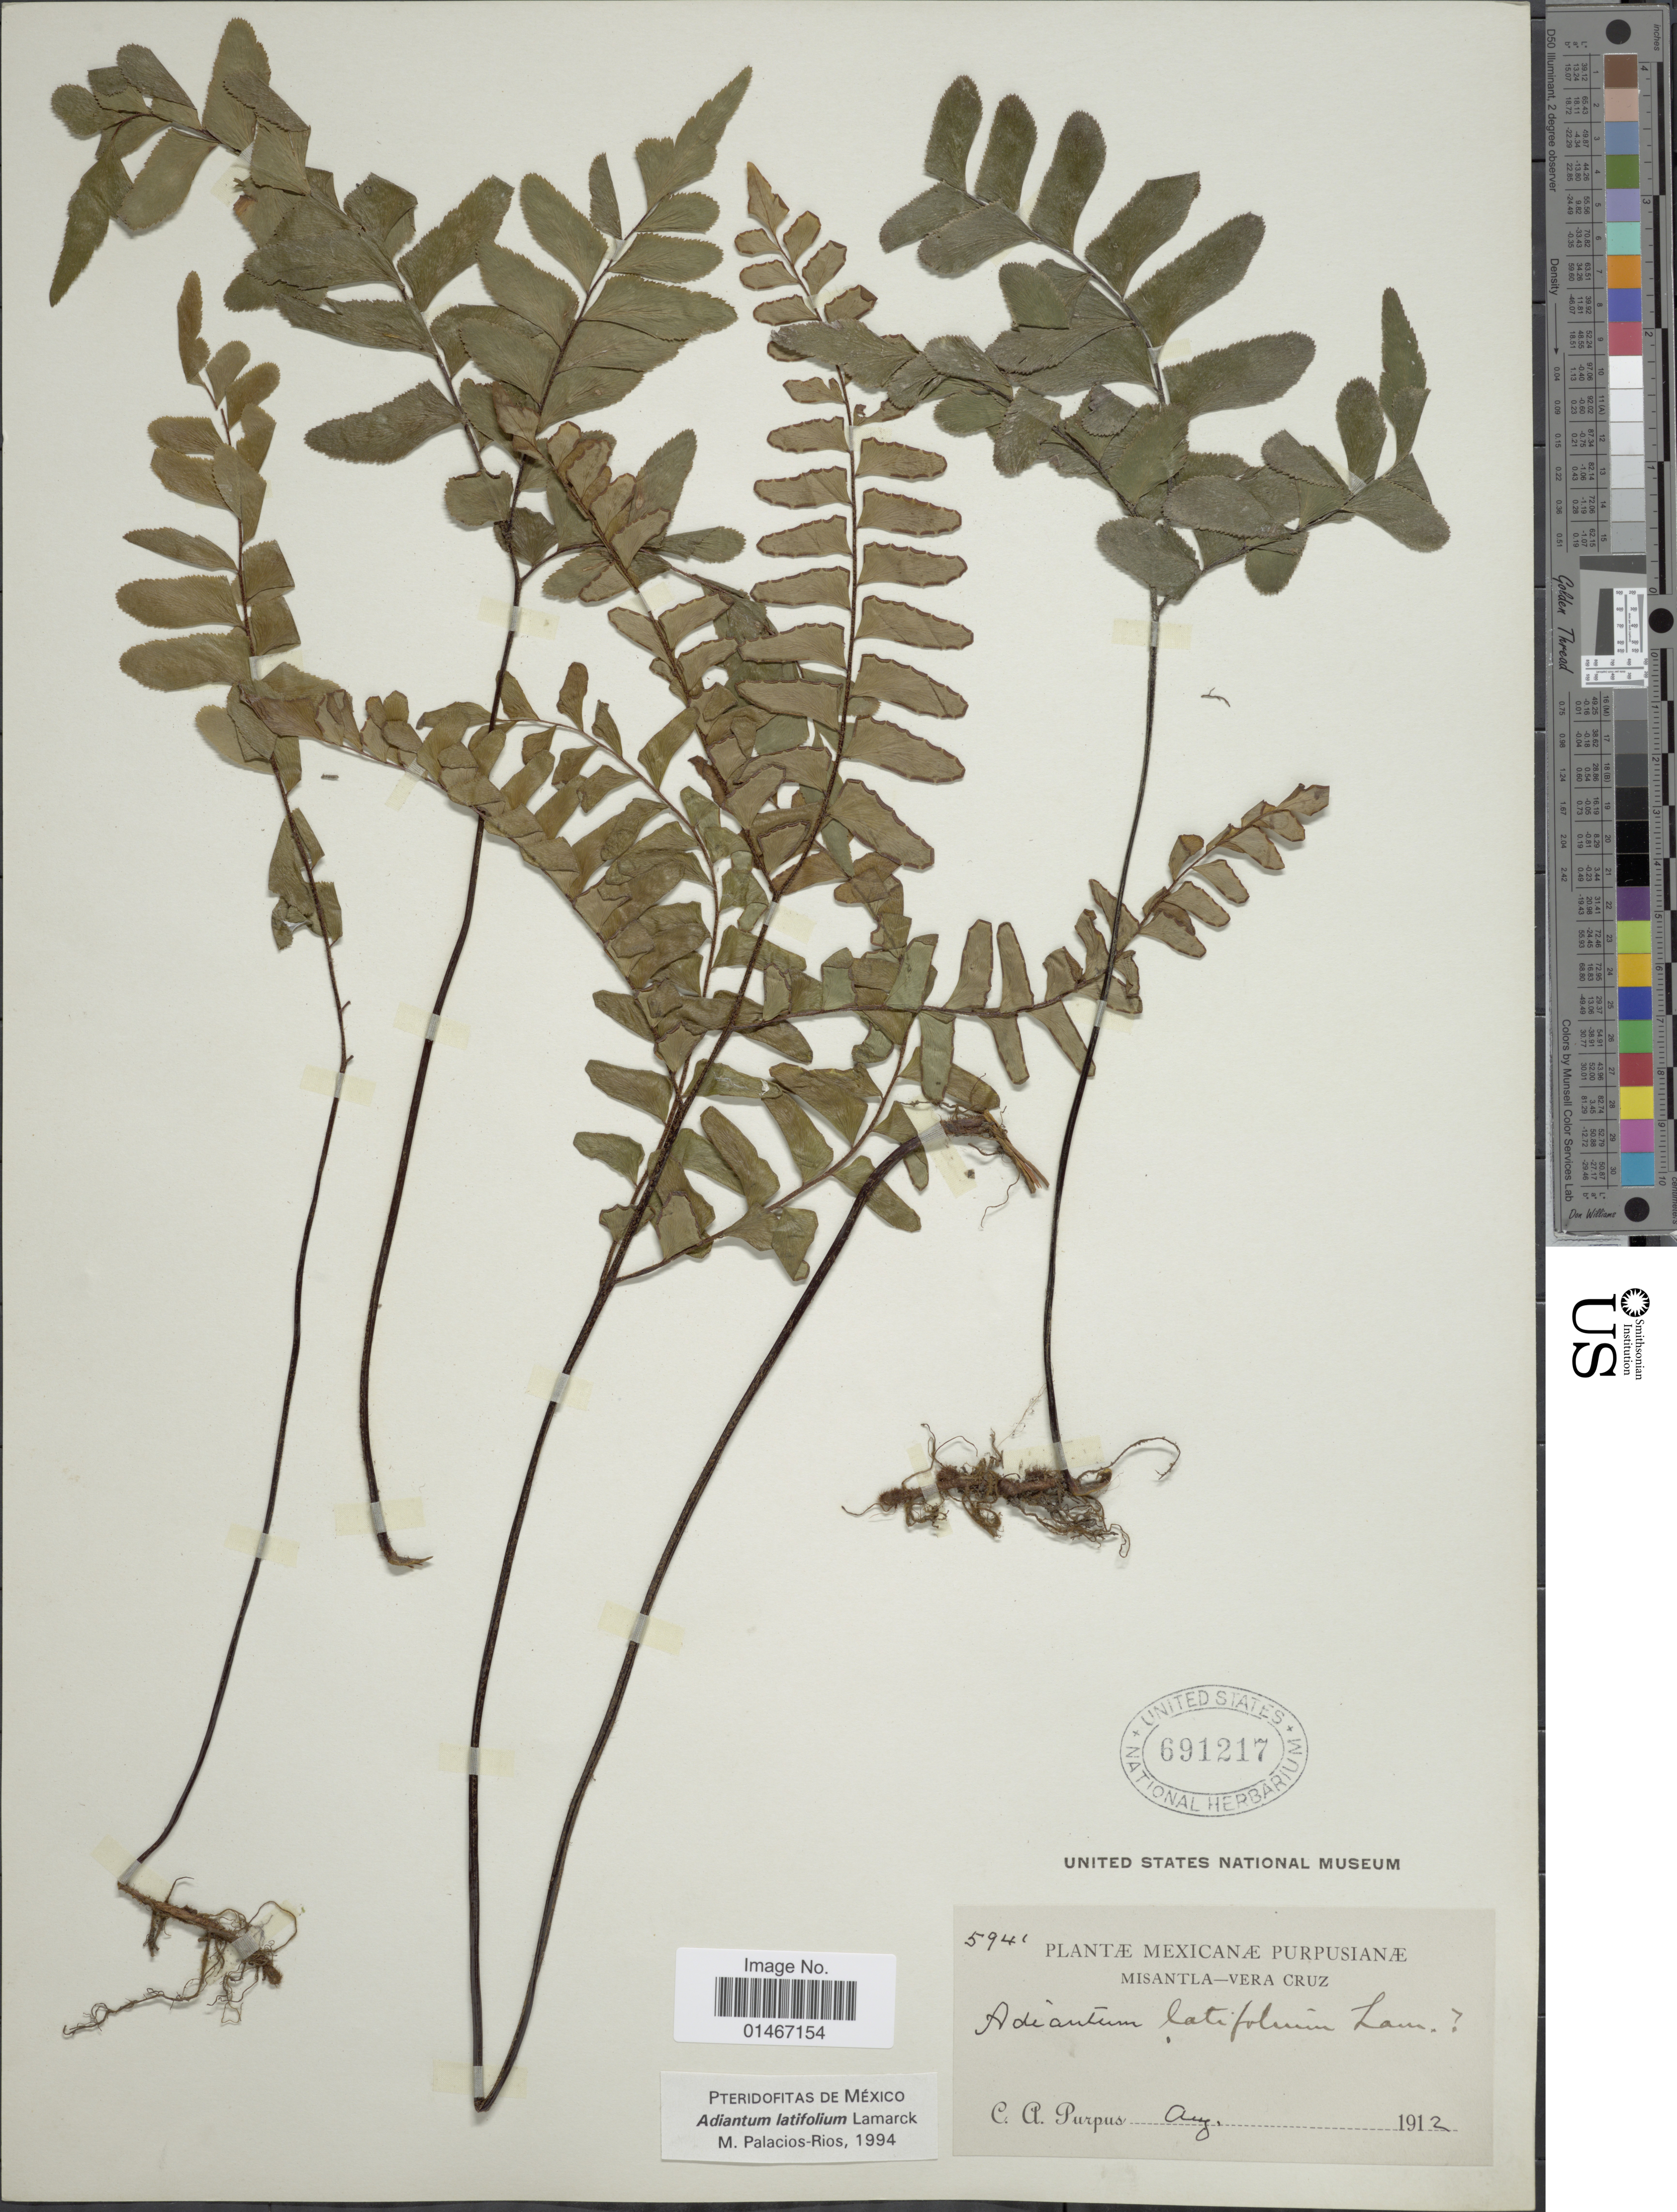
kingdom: Plantae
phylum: Tracheophyta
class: Polypodiopsida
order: Polypodiales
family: Pteridaceae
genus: Adiantum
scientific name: Adiantum latifolium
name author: Lam.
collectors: C. A. Purpus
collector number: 5941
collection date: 1912-08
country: Mexico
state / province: Veracruz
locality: Misantla - Vera Cruz.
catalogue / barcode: US 691217